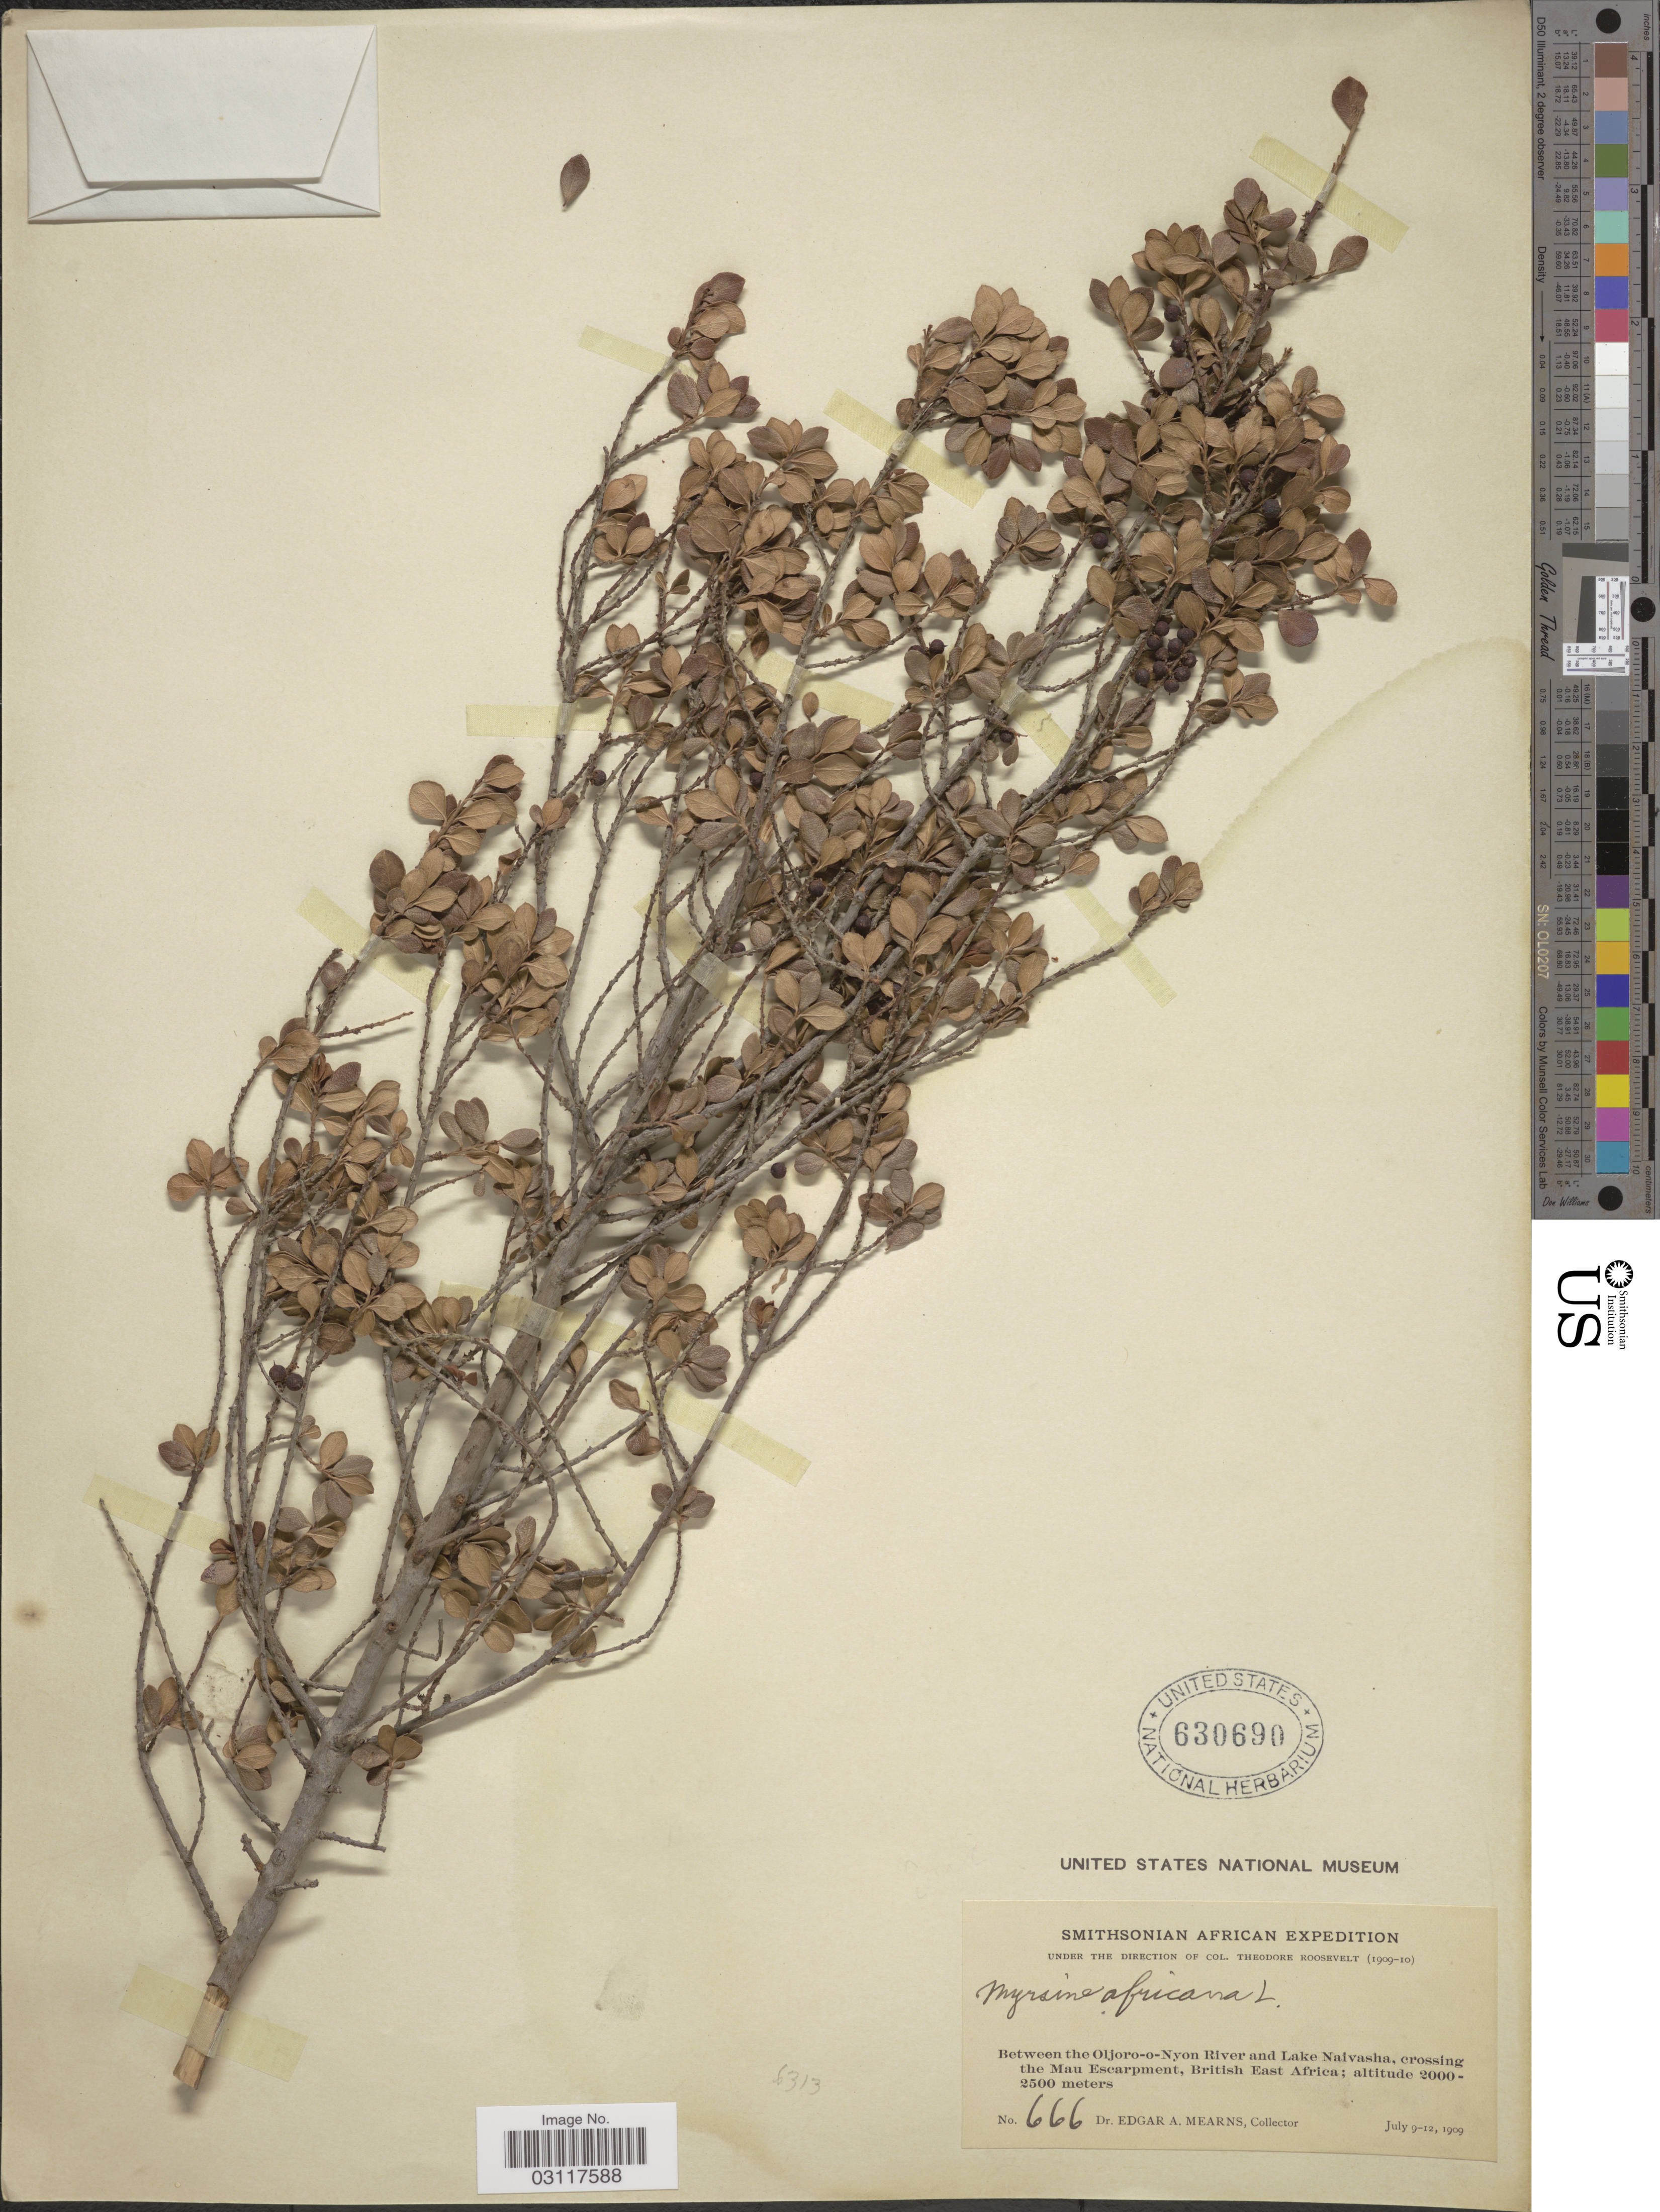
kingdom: Plantae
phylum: Tracheophyta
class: Magnoliopsida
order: Ericales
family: Primulaceae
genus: Myrsine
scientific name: Myrsine africana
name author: L.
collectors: E. A. Mearns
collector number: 666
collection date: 1909-07-09/1909-07-12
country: Kenya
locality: Between the Oljoro-o-Nyon River and Lake Naivasha, crossing the Mau Escarpment, British East Africa.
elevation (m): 2000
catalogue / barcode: US 630690